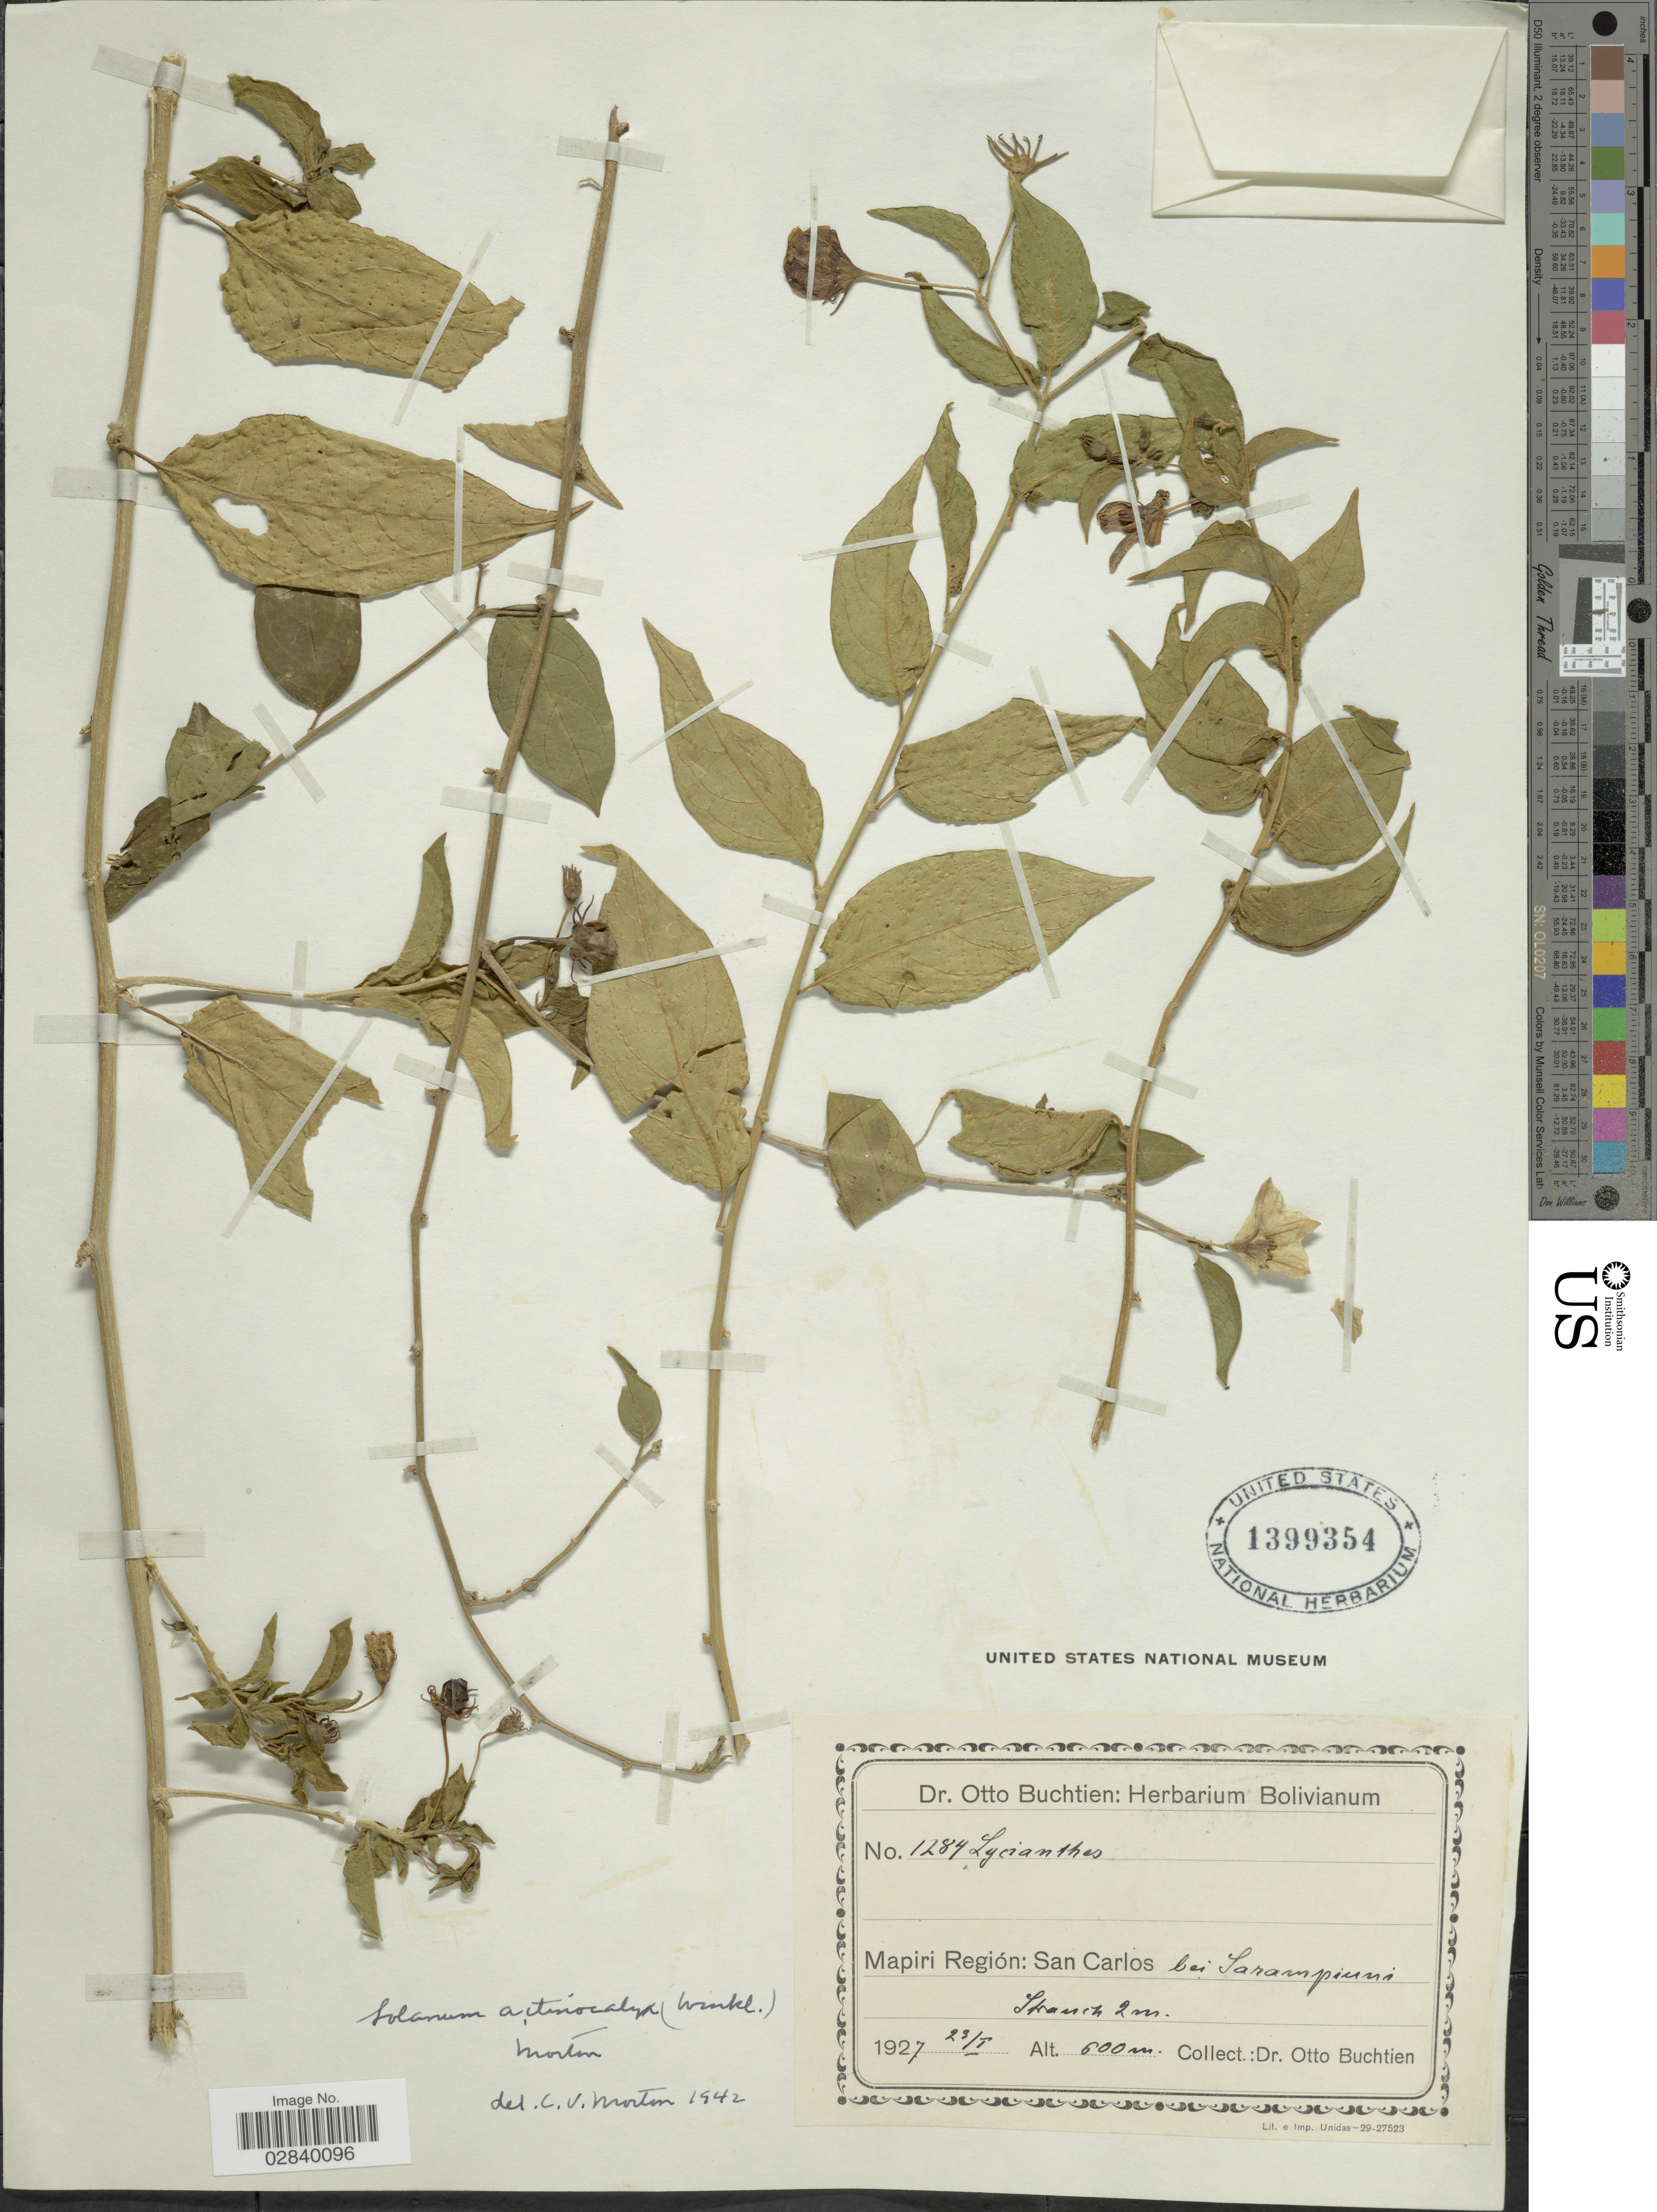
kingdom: Plantae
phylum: Tracheophyta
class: Magnoliopsida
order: Solanales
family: Solanaceae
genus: Lycianthes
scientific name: Lycianthes actinocalyx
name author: (H.J.P. Winkl.) Bitter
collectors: O. Buchtien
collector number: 1284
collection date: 1927-01-23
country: Bolivia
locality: Mapiri Región: San Carlos bei Sarampiuni.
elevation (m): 600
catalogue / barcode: US 1399354